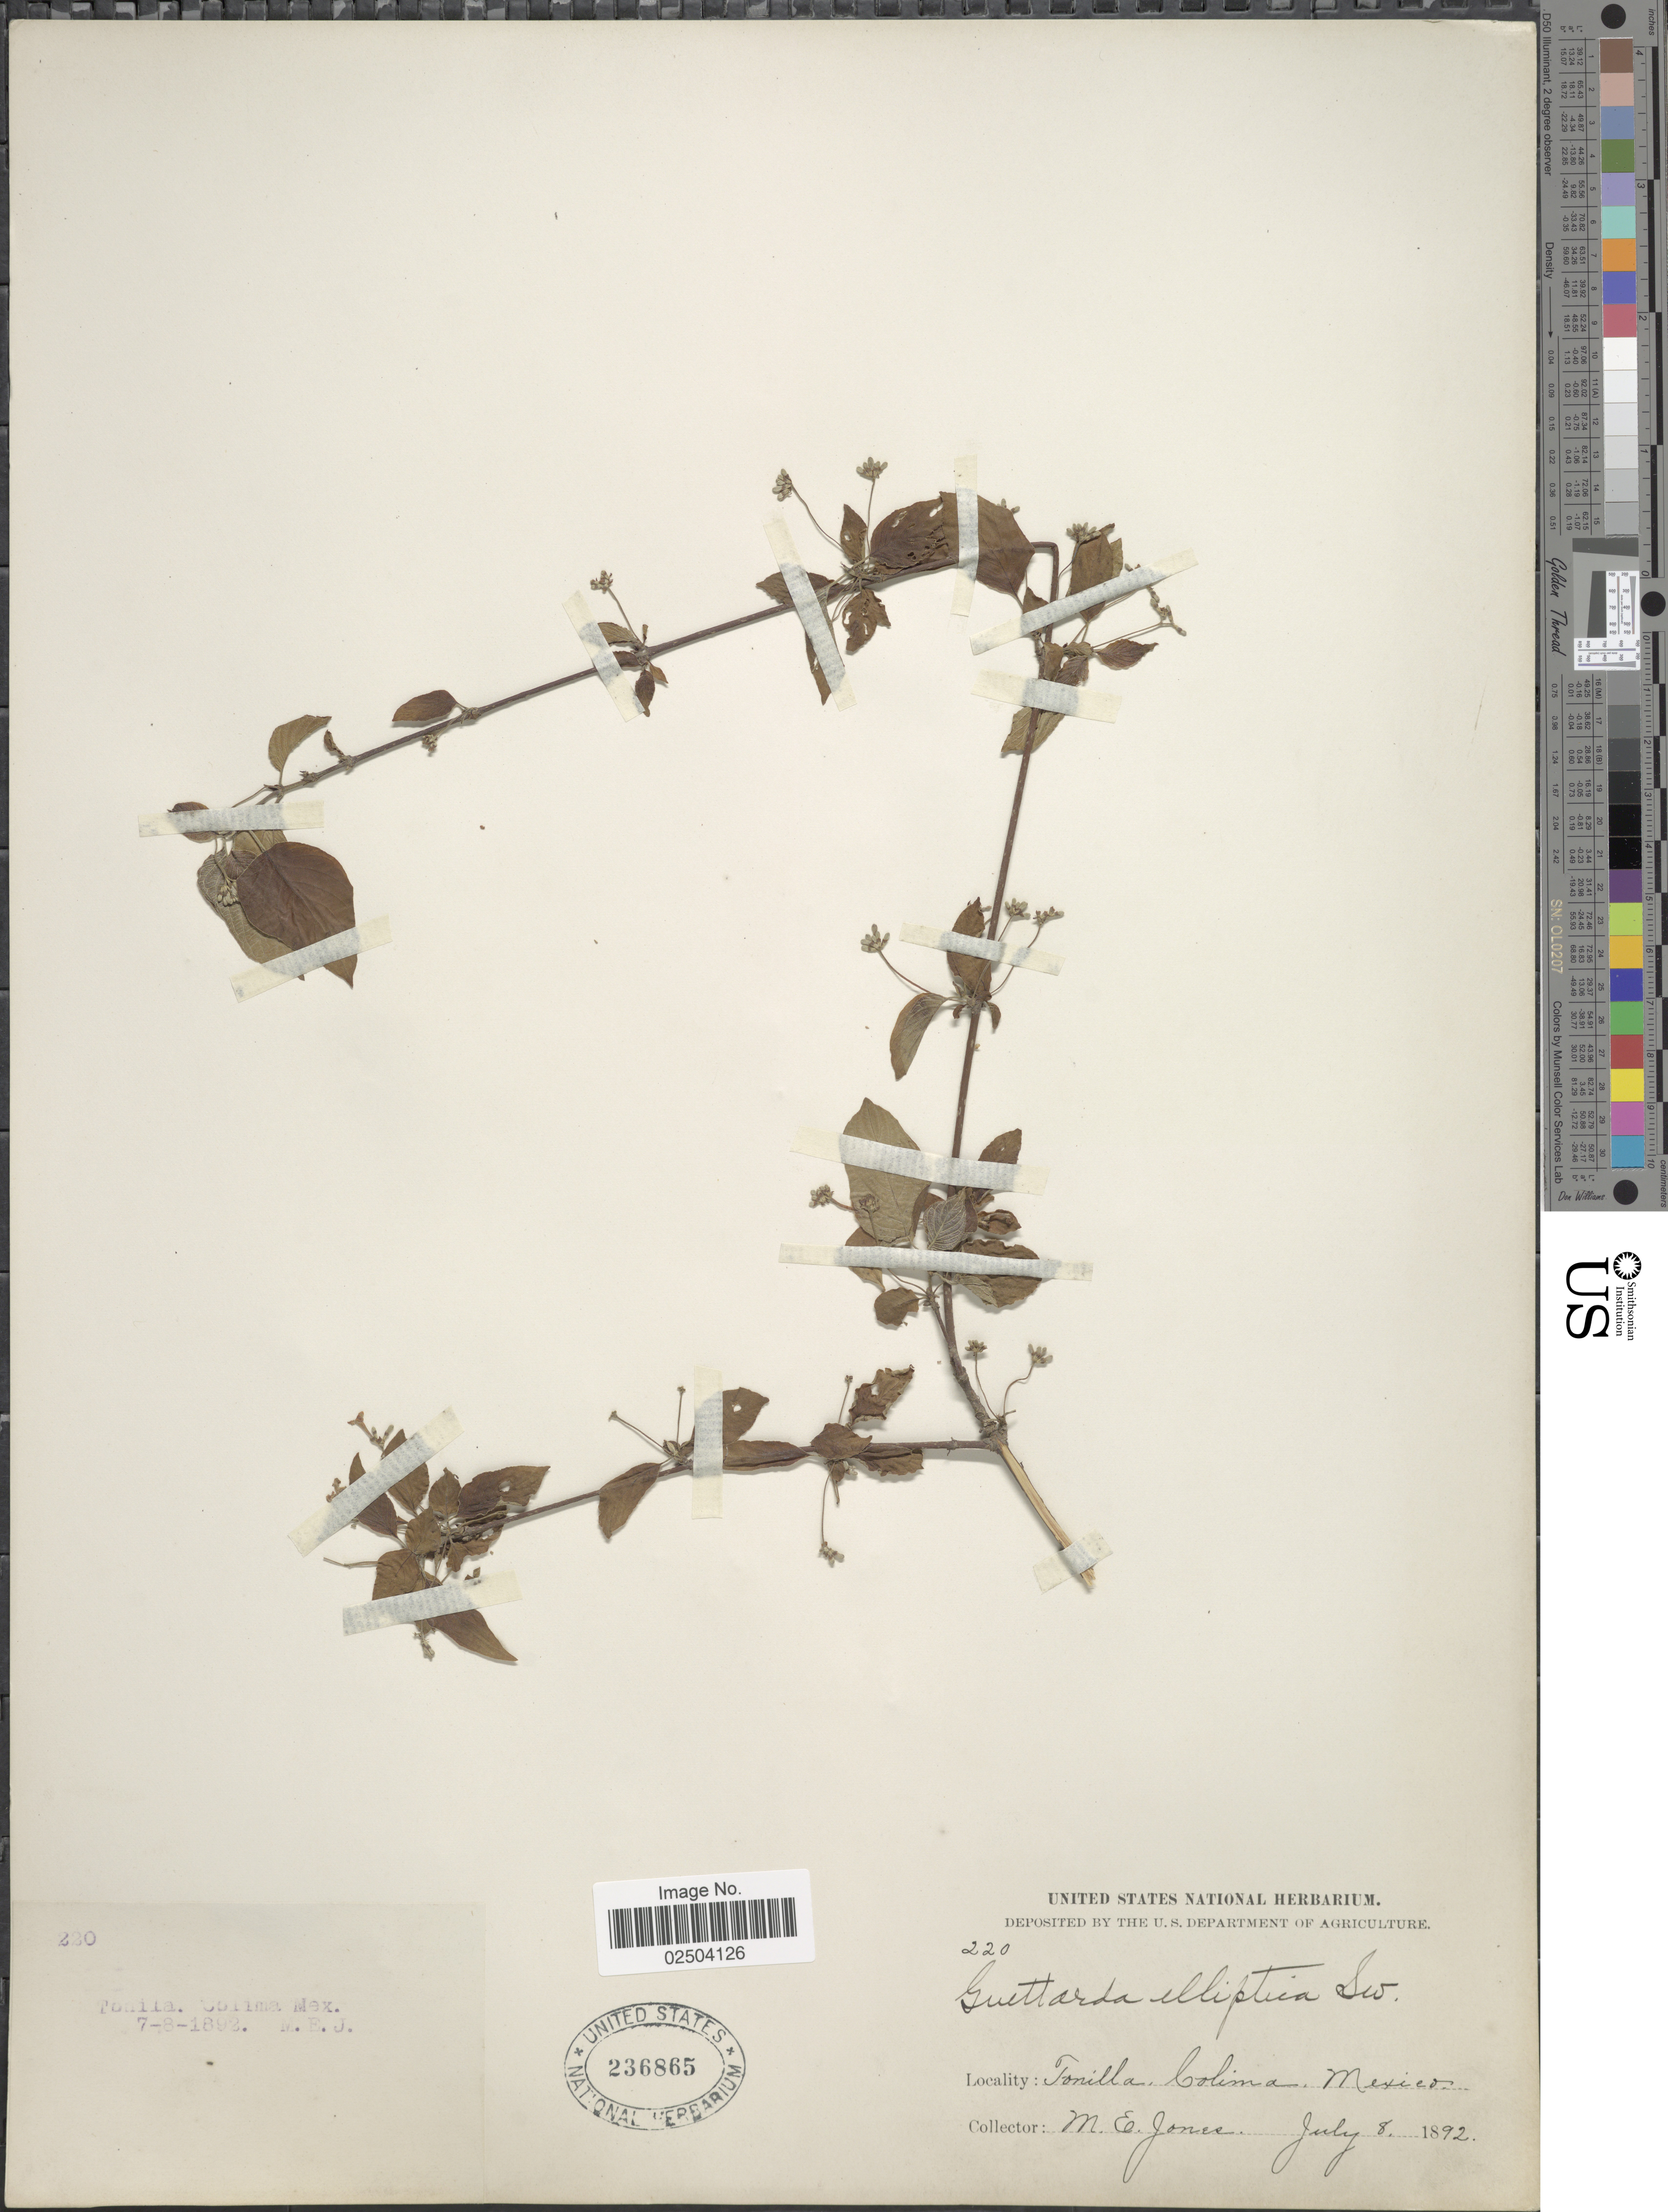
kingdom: Plantae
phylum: Tracheophyta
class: Magnoliopsida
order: Gentianales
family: Rubiaceae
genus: Guettarda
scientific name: Guettarda elliptica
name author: Sw.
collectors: M. E. Jones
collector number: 220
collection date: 1892-07-08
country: Mexico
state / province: Colima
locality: Tonilla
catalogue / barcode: US 236865